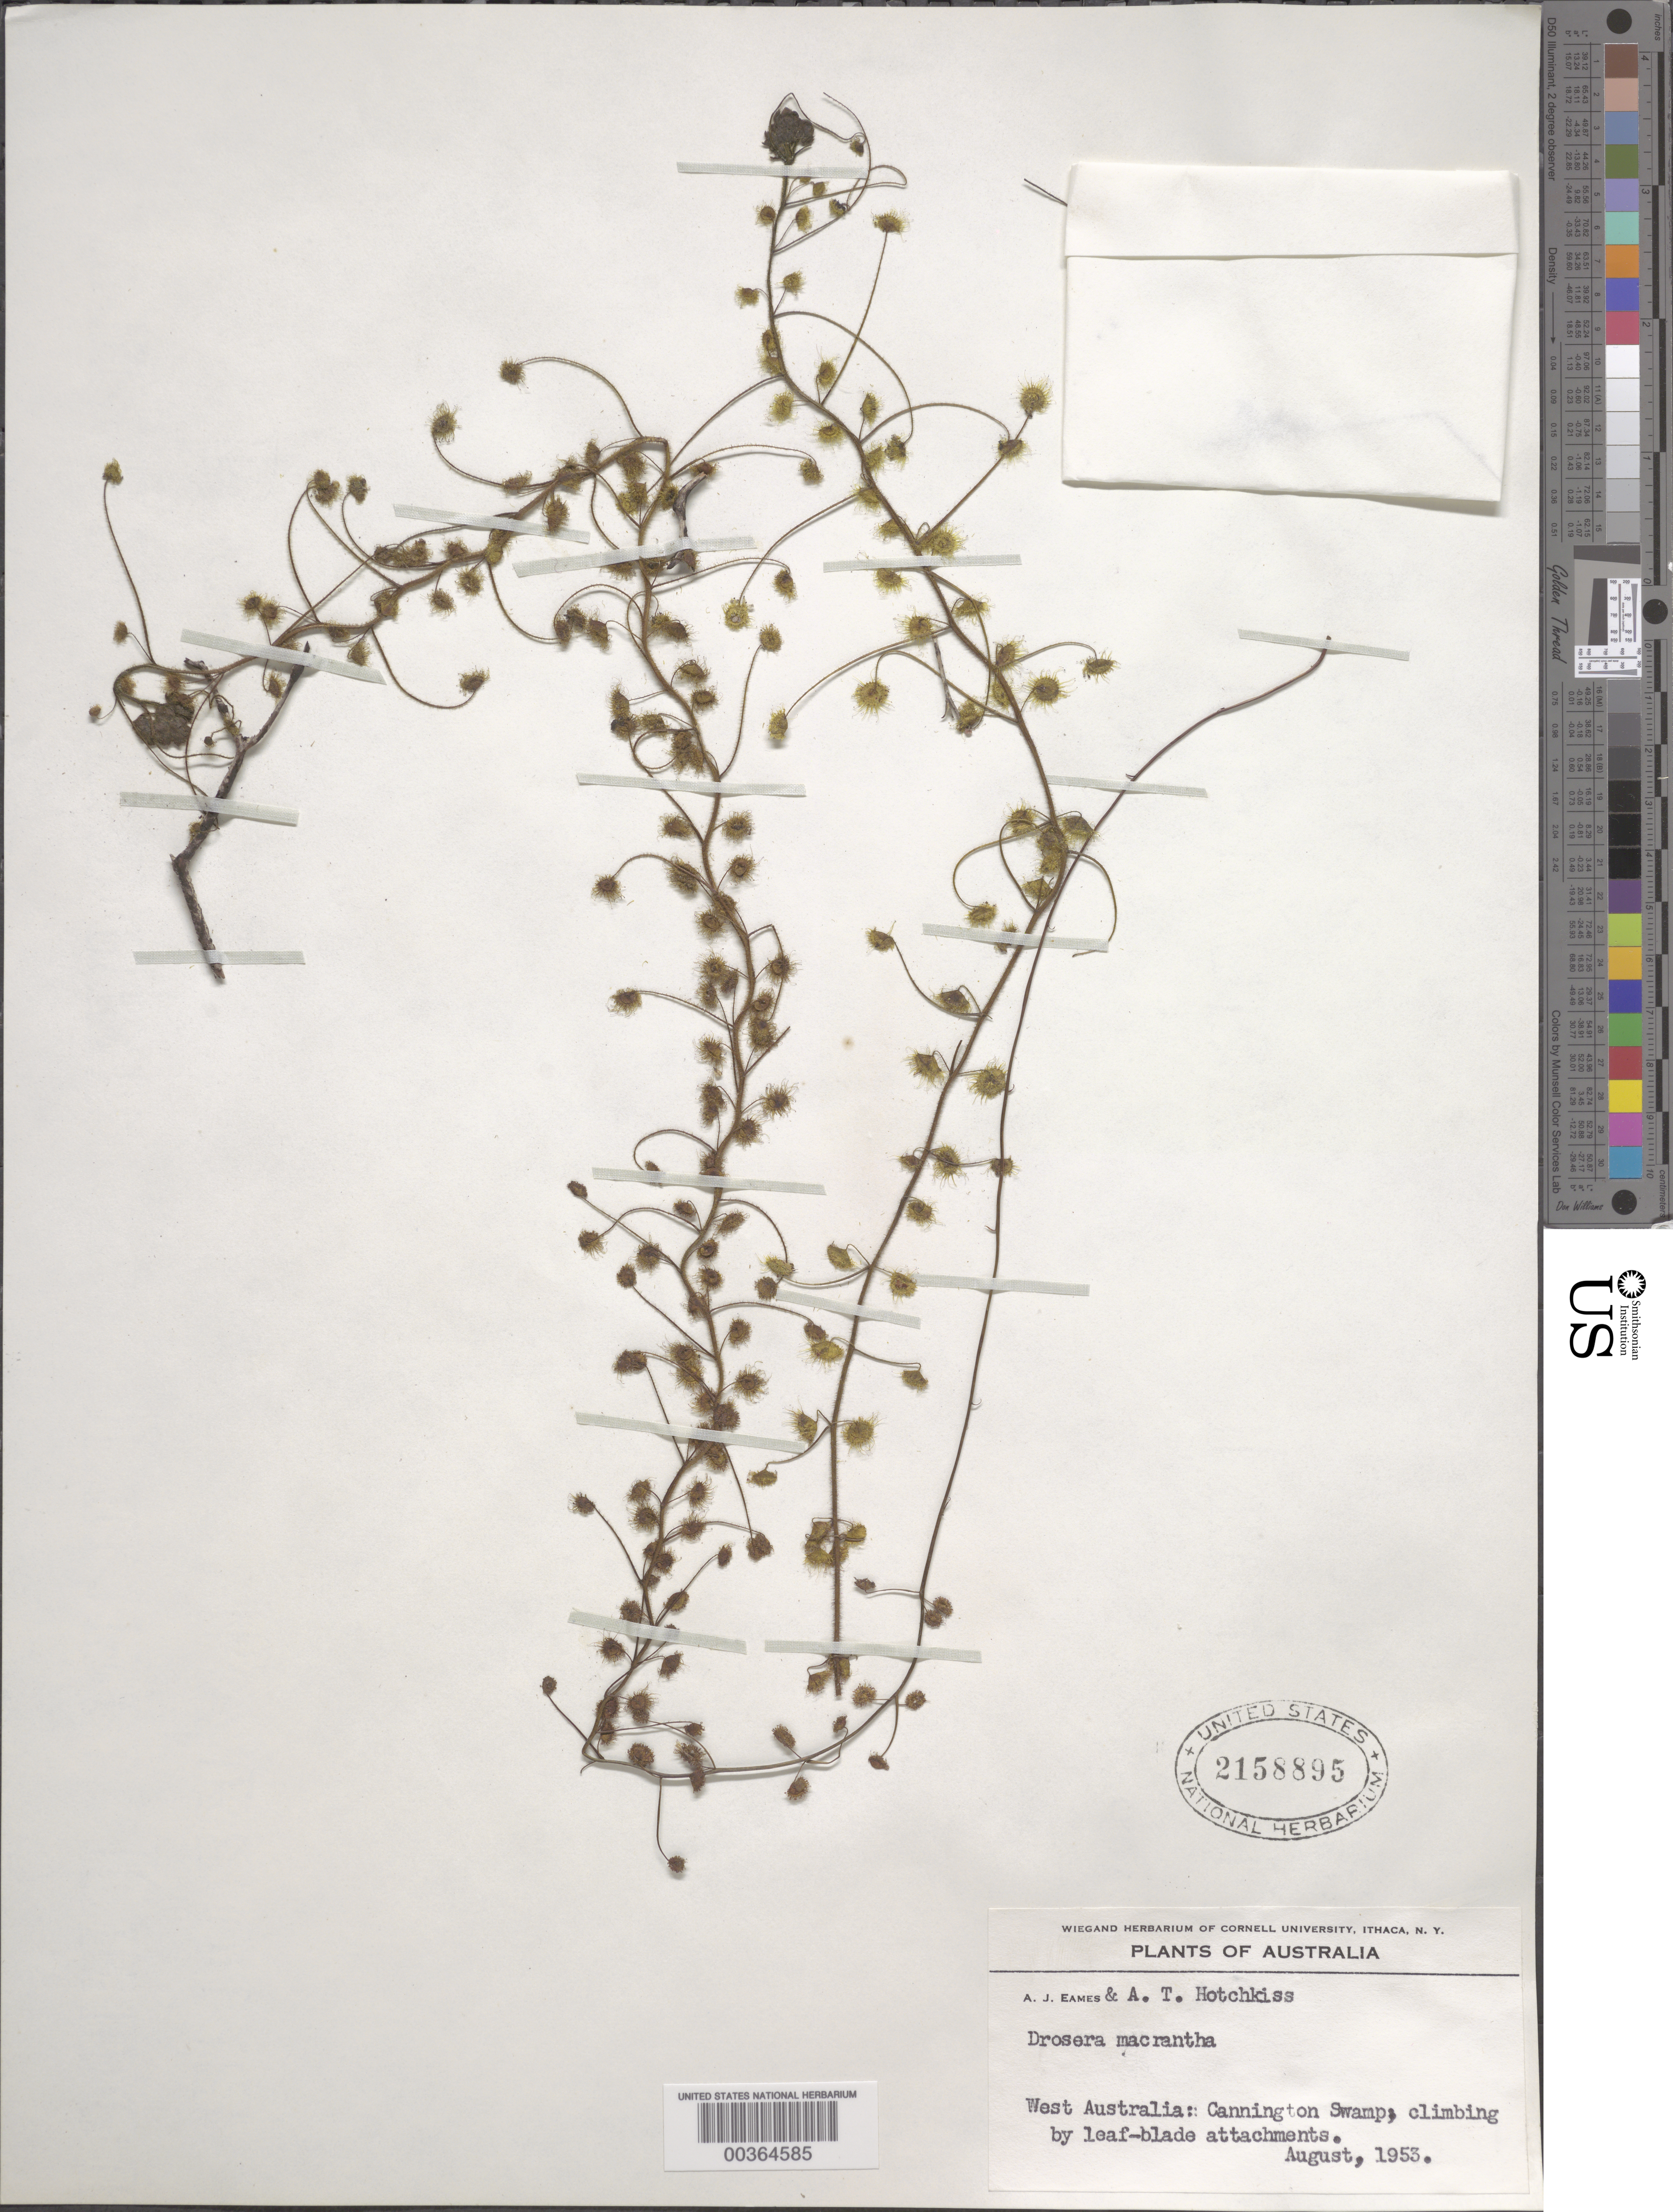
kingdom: Plantae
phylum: Tracheophyta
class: Magnoliopsida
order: Caryophyllales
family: Droseraceae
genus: Drosera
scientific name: Drosera macrantha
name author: Endl.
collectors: A. J. Eames & A. Hotchkiss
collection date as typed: Aug 1953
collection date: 1953-08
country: Australia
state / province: Western Australia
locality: Cannington swamp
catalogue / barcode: US 2158895